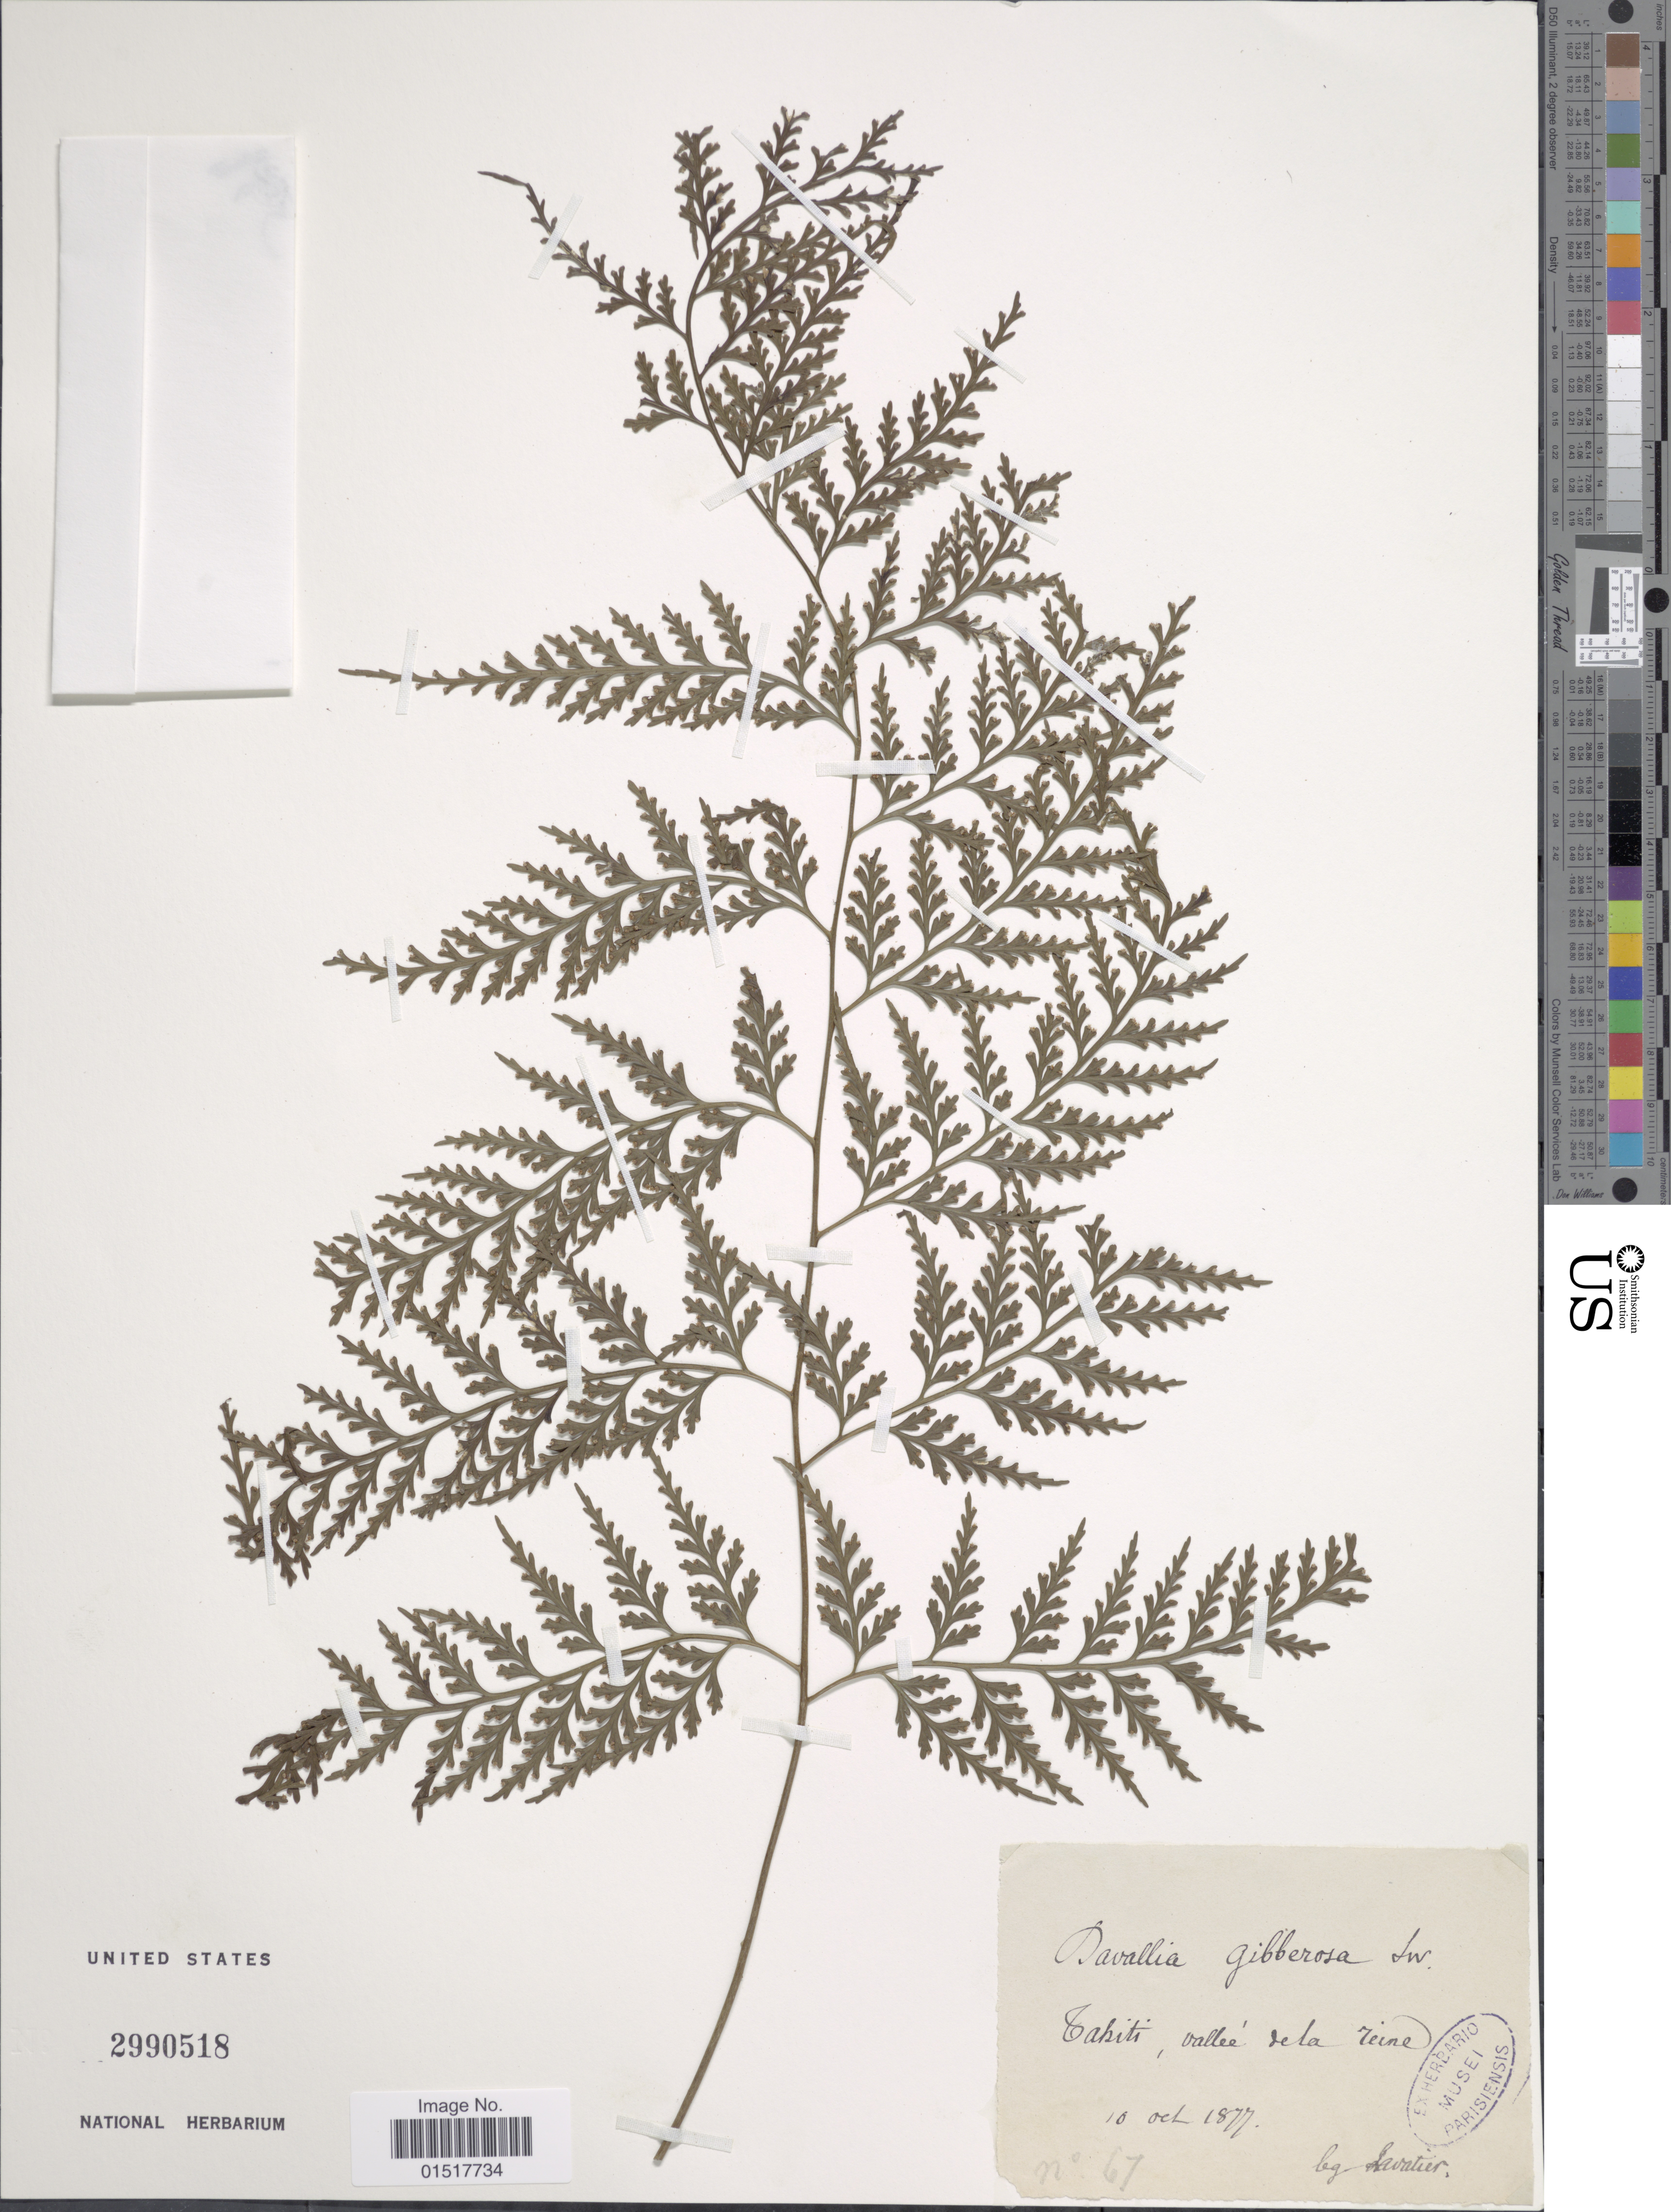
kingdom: Plantae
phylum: Tracheophyta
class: Polypodiopsida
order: Polypodiales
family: Aspleniaceae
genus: Asplenium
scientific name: Asplenium gibberosum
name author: (G. Forst.) Mett.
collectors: Savatier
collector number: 67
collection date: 1877-10-10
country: French Polynesia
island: Tahiti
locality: Tahiti, vallée dela reine.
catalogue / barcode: US 2990518